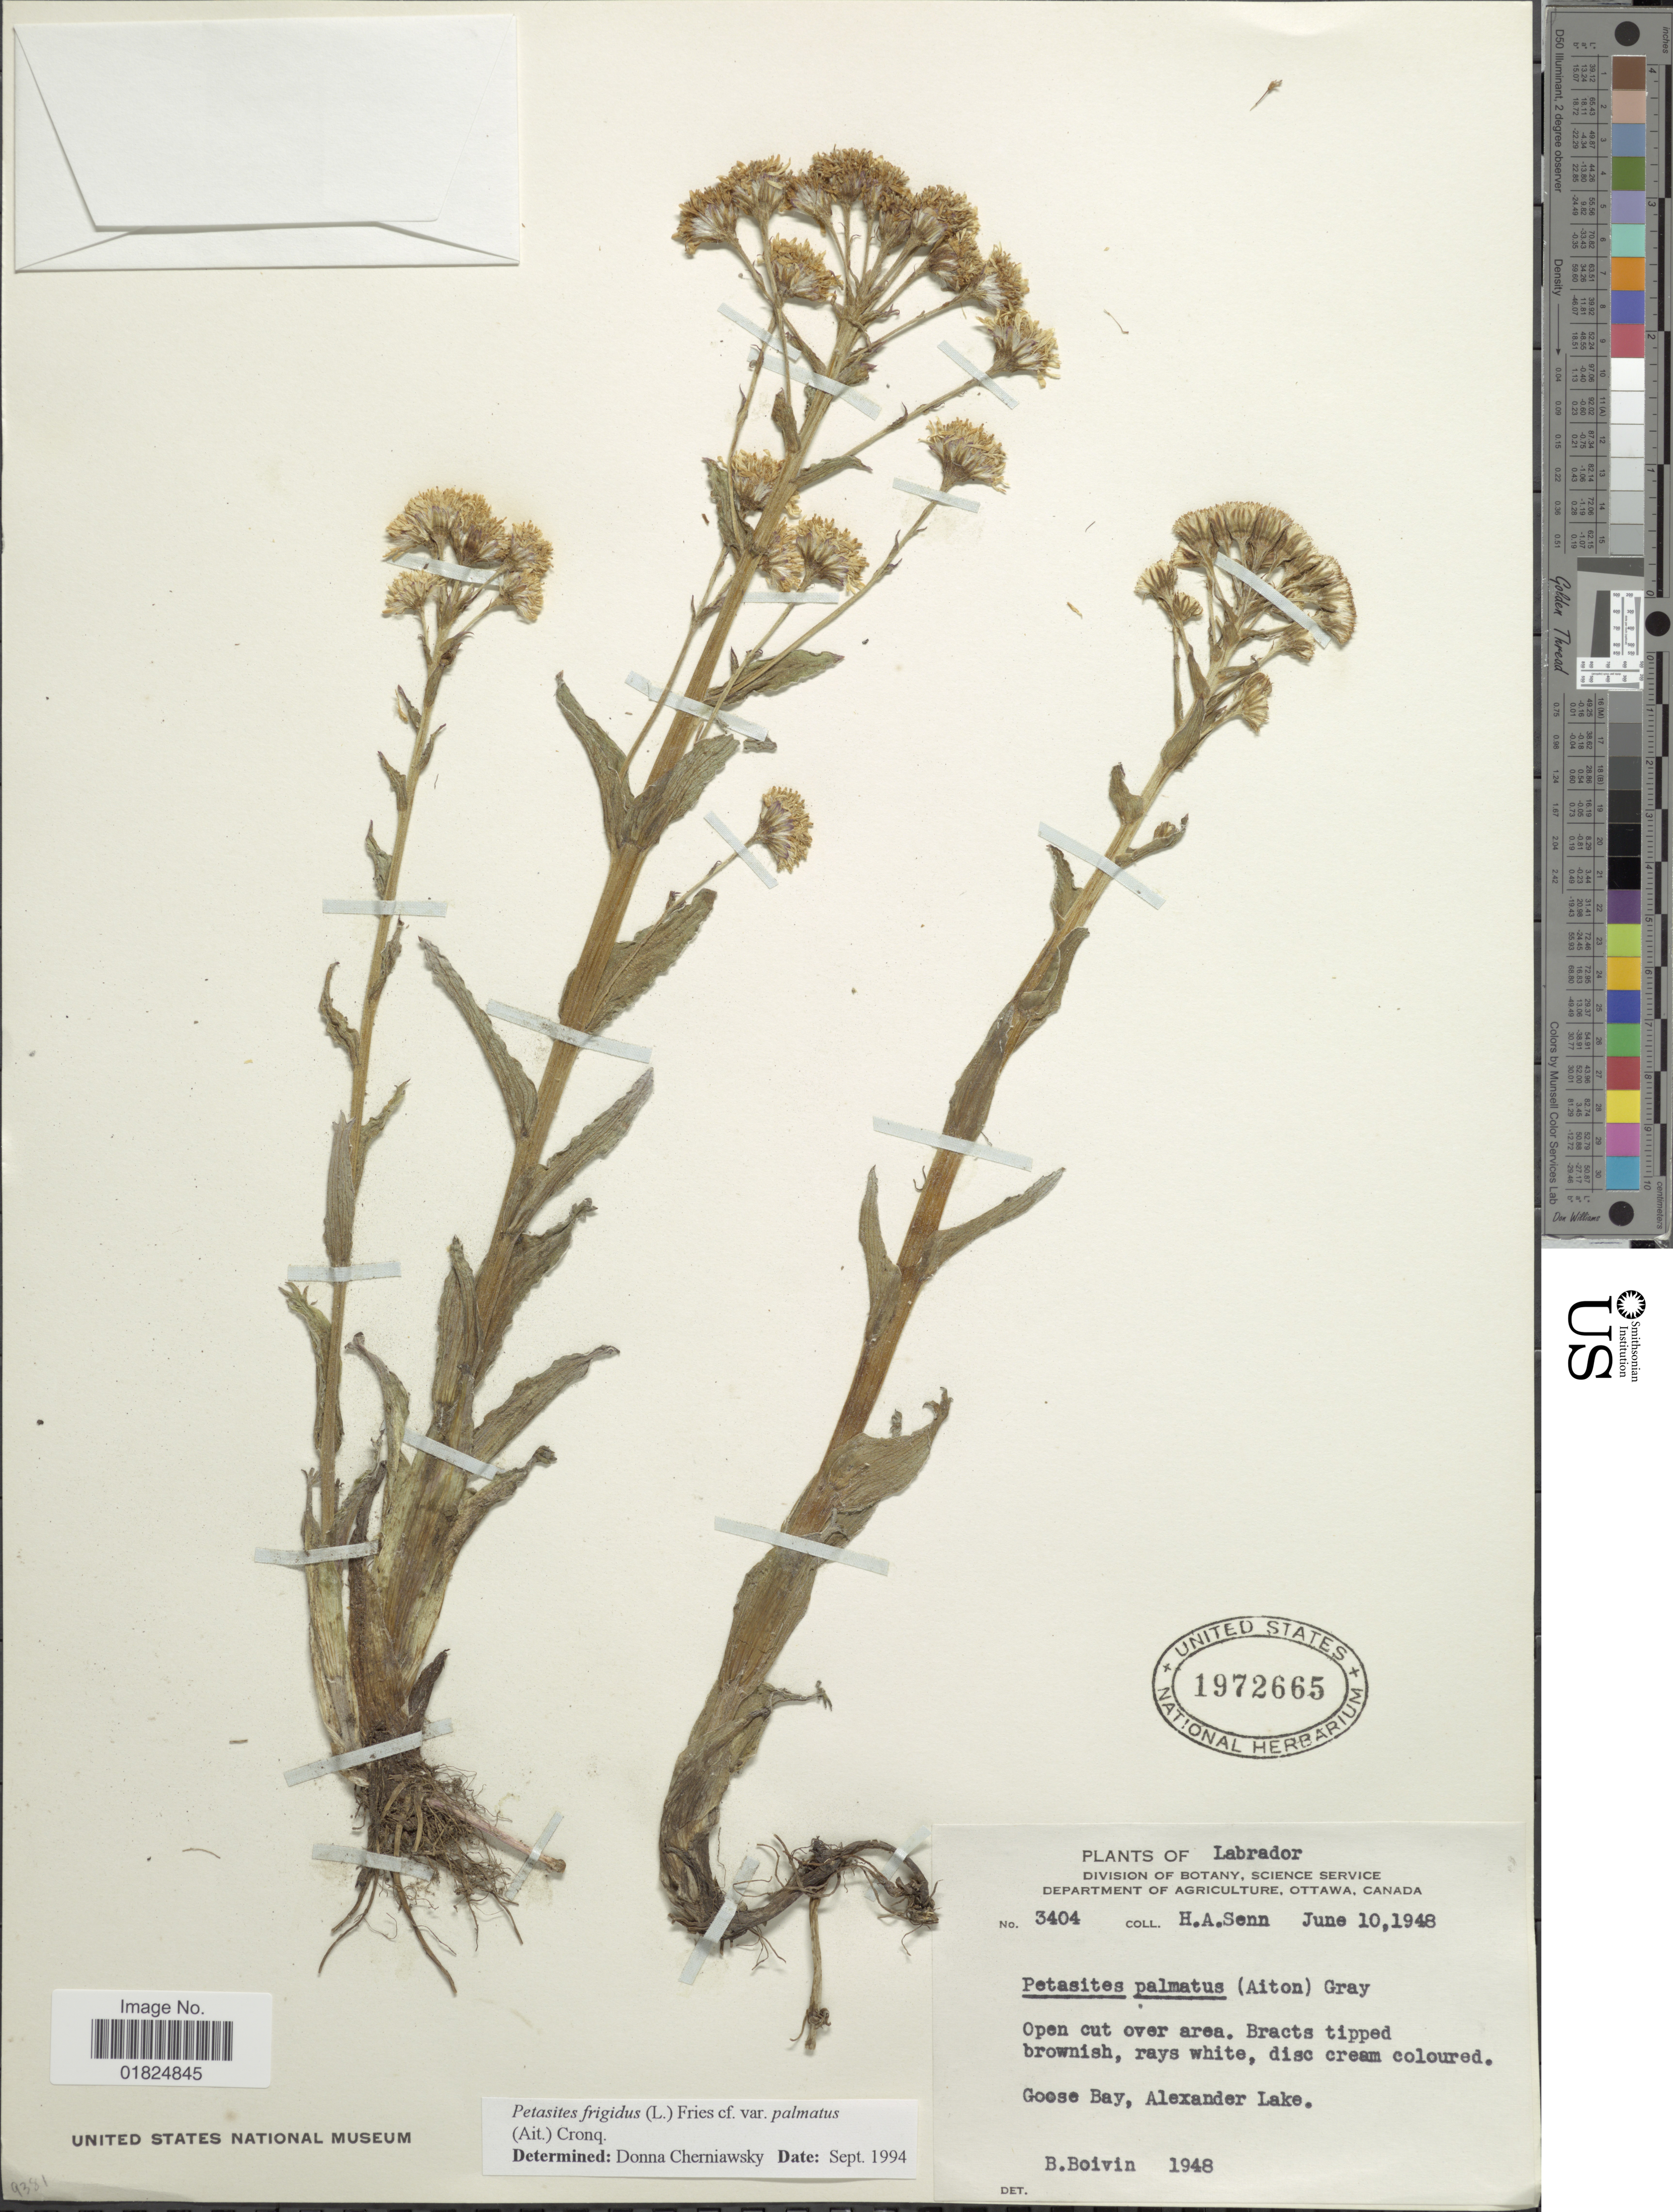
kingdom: Plantae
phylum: Tracheophyta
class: Magnoliopsida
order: Asterales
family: Asteraceae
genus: Petasites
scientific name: Petasites frigidus var. palmatus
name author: (Aiton) Cody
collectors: H. Senn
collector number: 3404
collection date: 1948-06-10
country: Canada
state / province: Newfoundland and Labrador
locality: Labrador. Goose Bay, Alexander lake.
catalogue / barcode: US 1972665